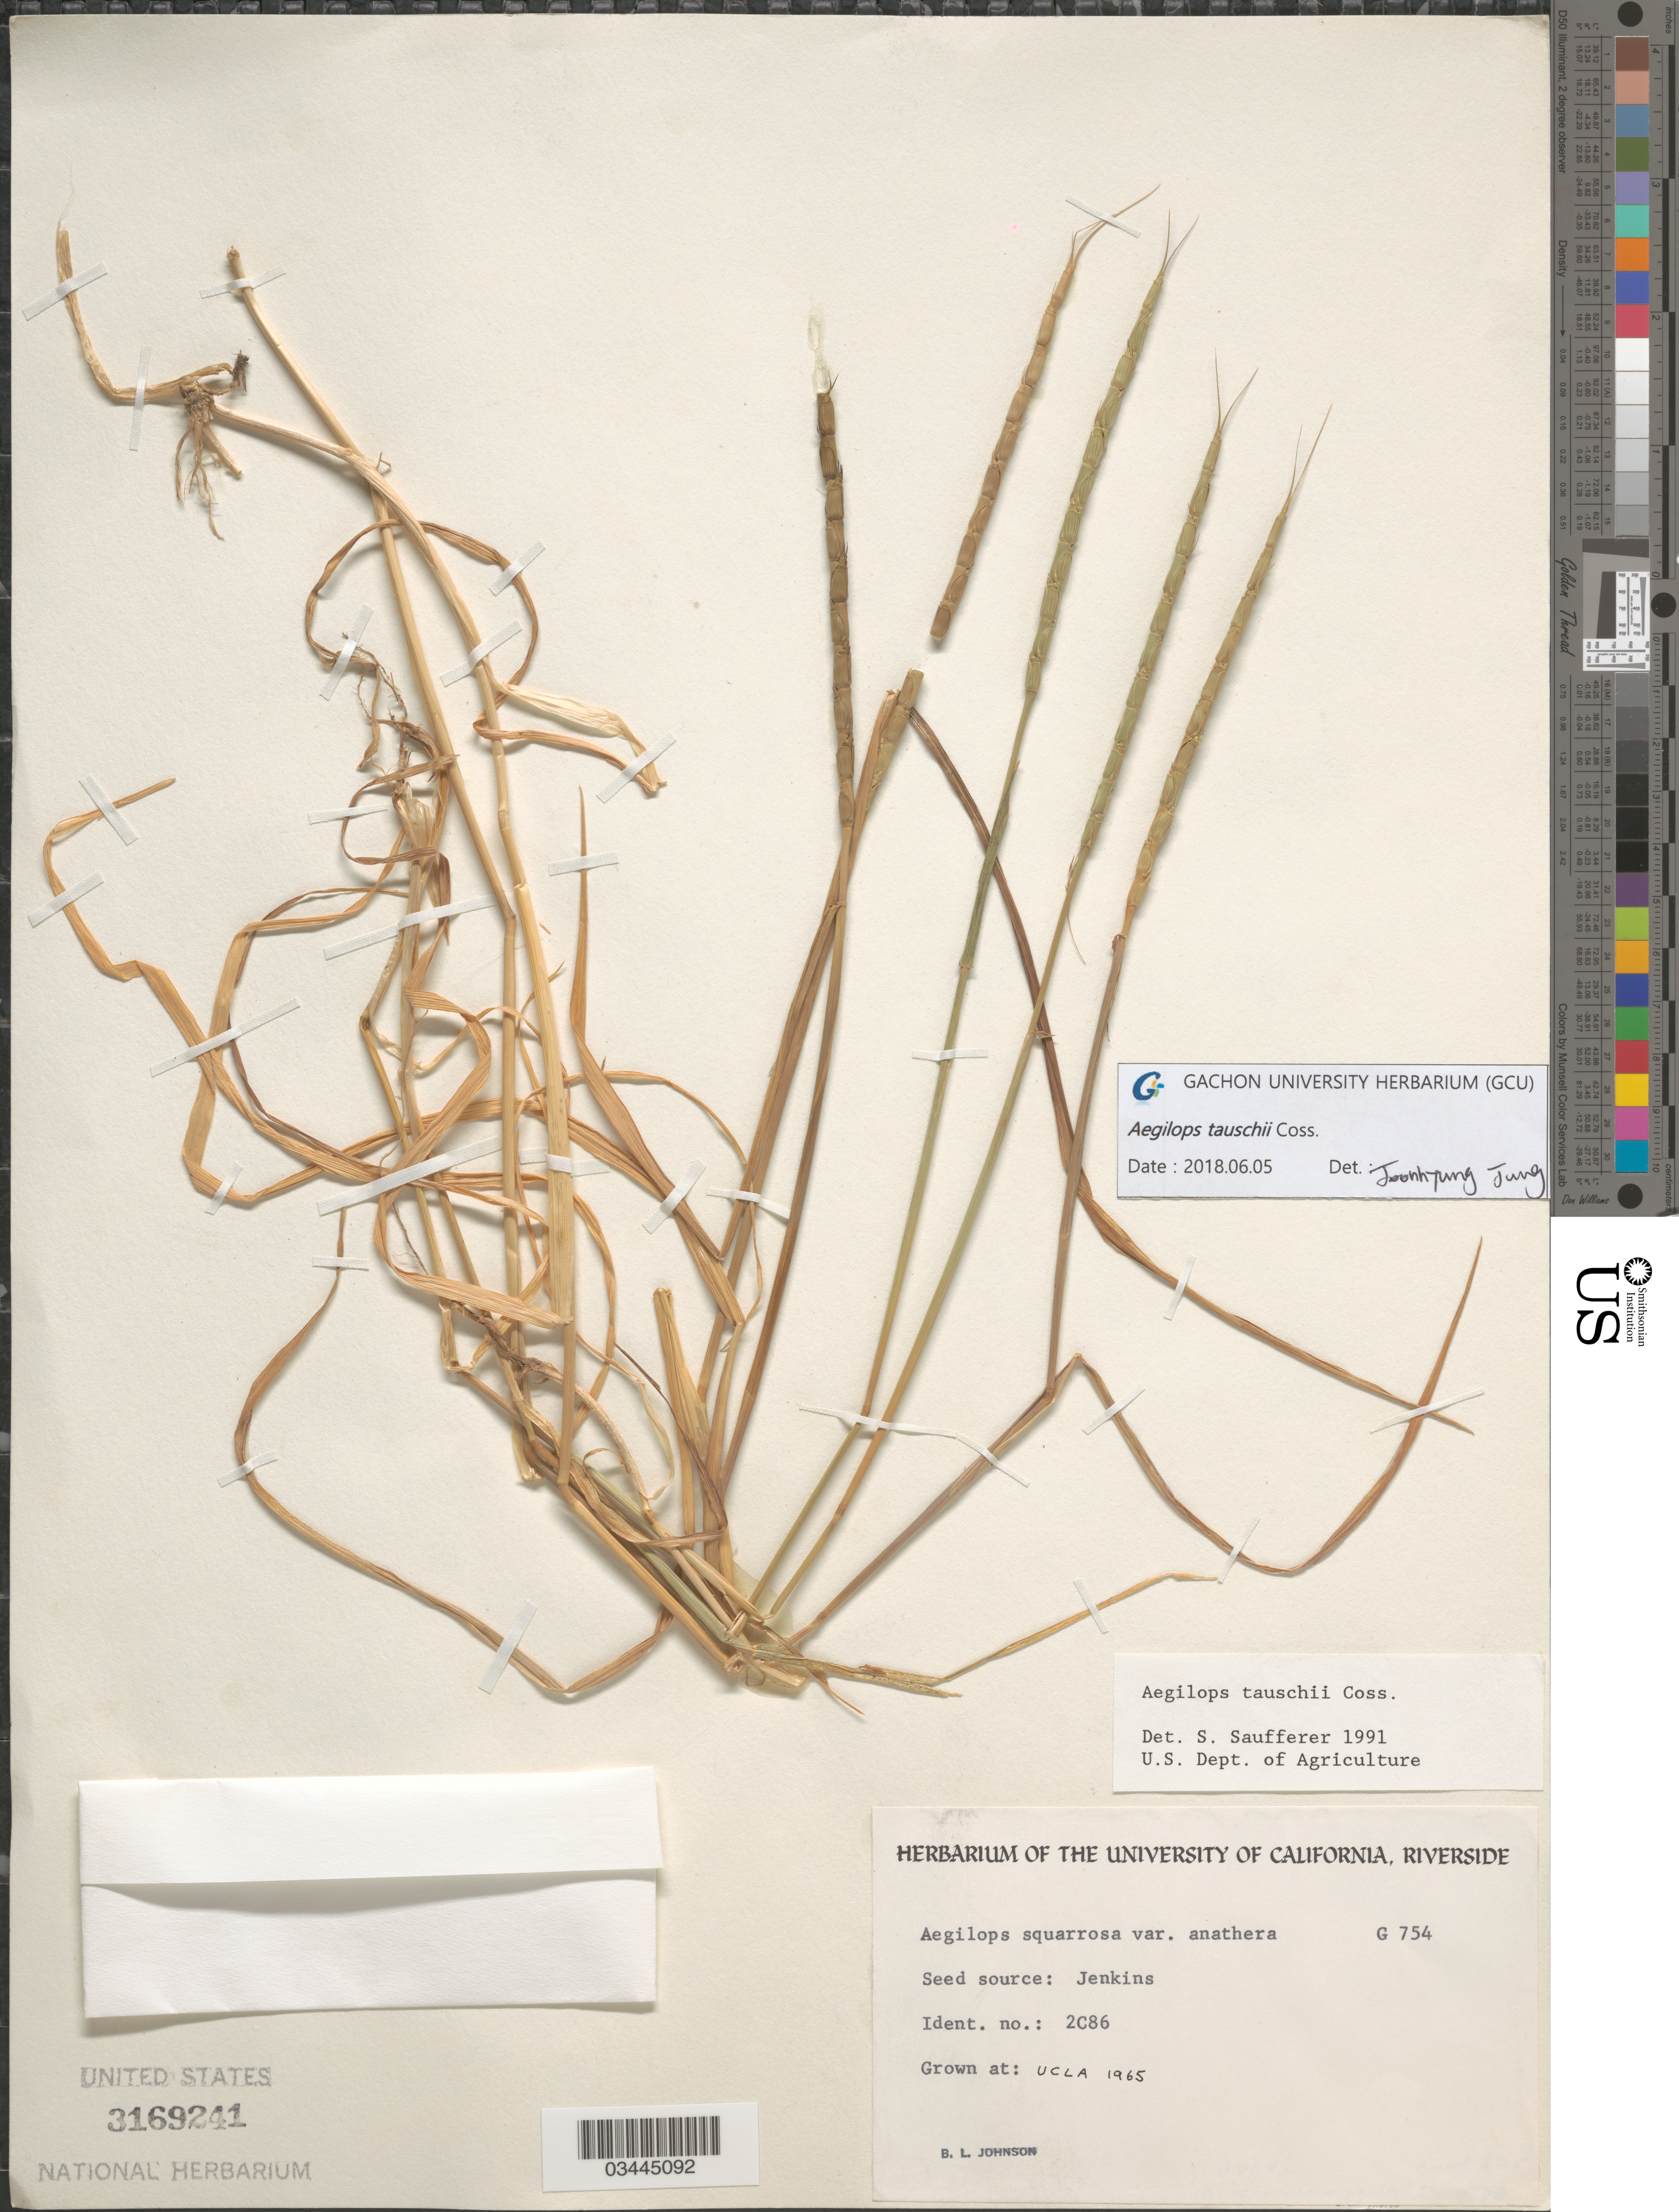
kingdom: Plantae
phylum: Tracheophyta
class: Liliopsida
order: Poales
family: Poaceae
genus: Aegilops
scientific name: Aegilops tauschii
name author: Coss.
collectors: B. Johnson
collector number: G754?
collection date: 1965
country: United States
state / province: California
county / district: Los Angeles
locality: UCLA.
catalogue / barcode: US 3169241